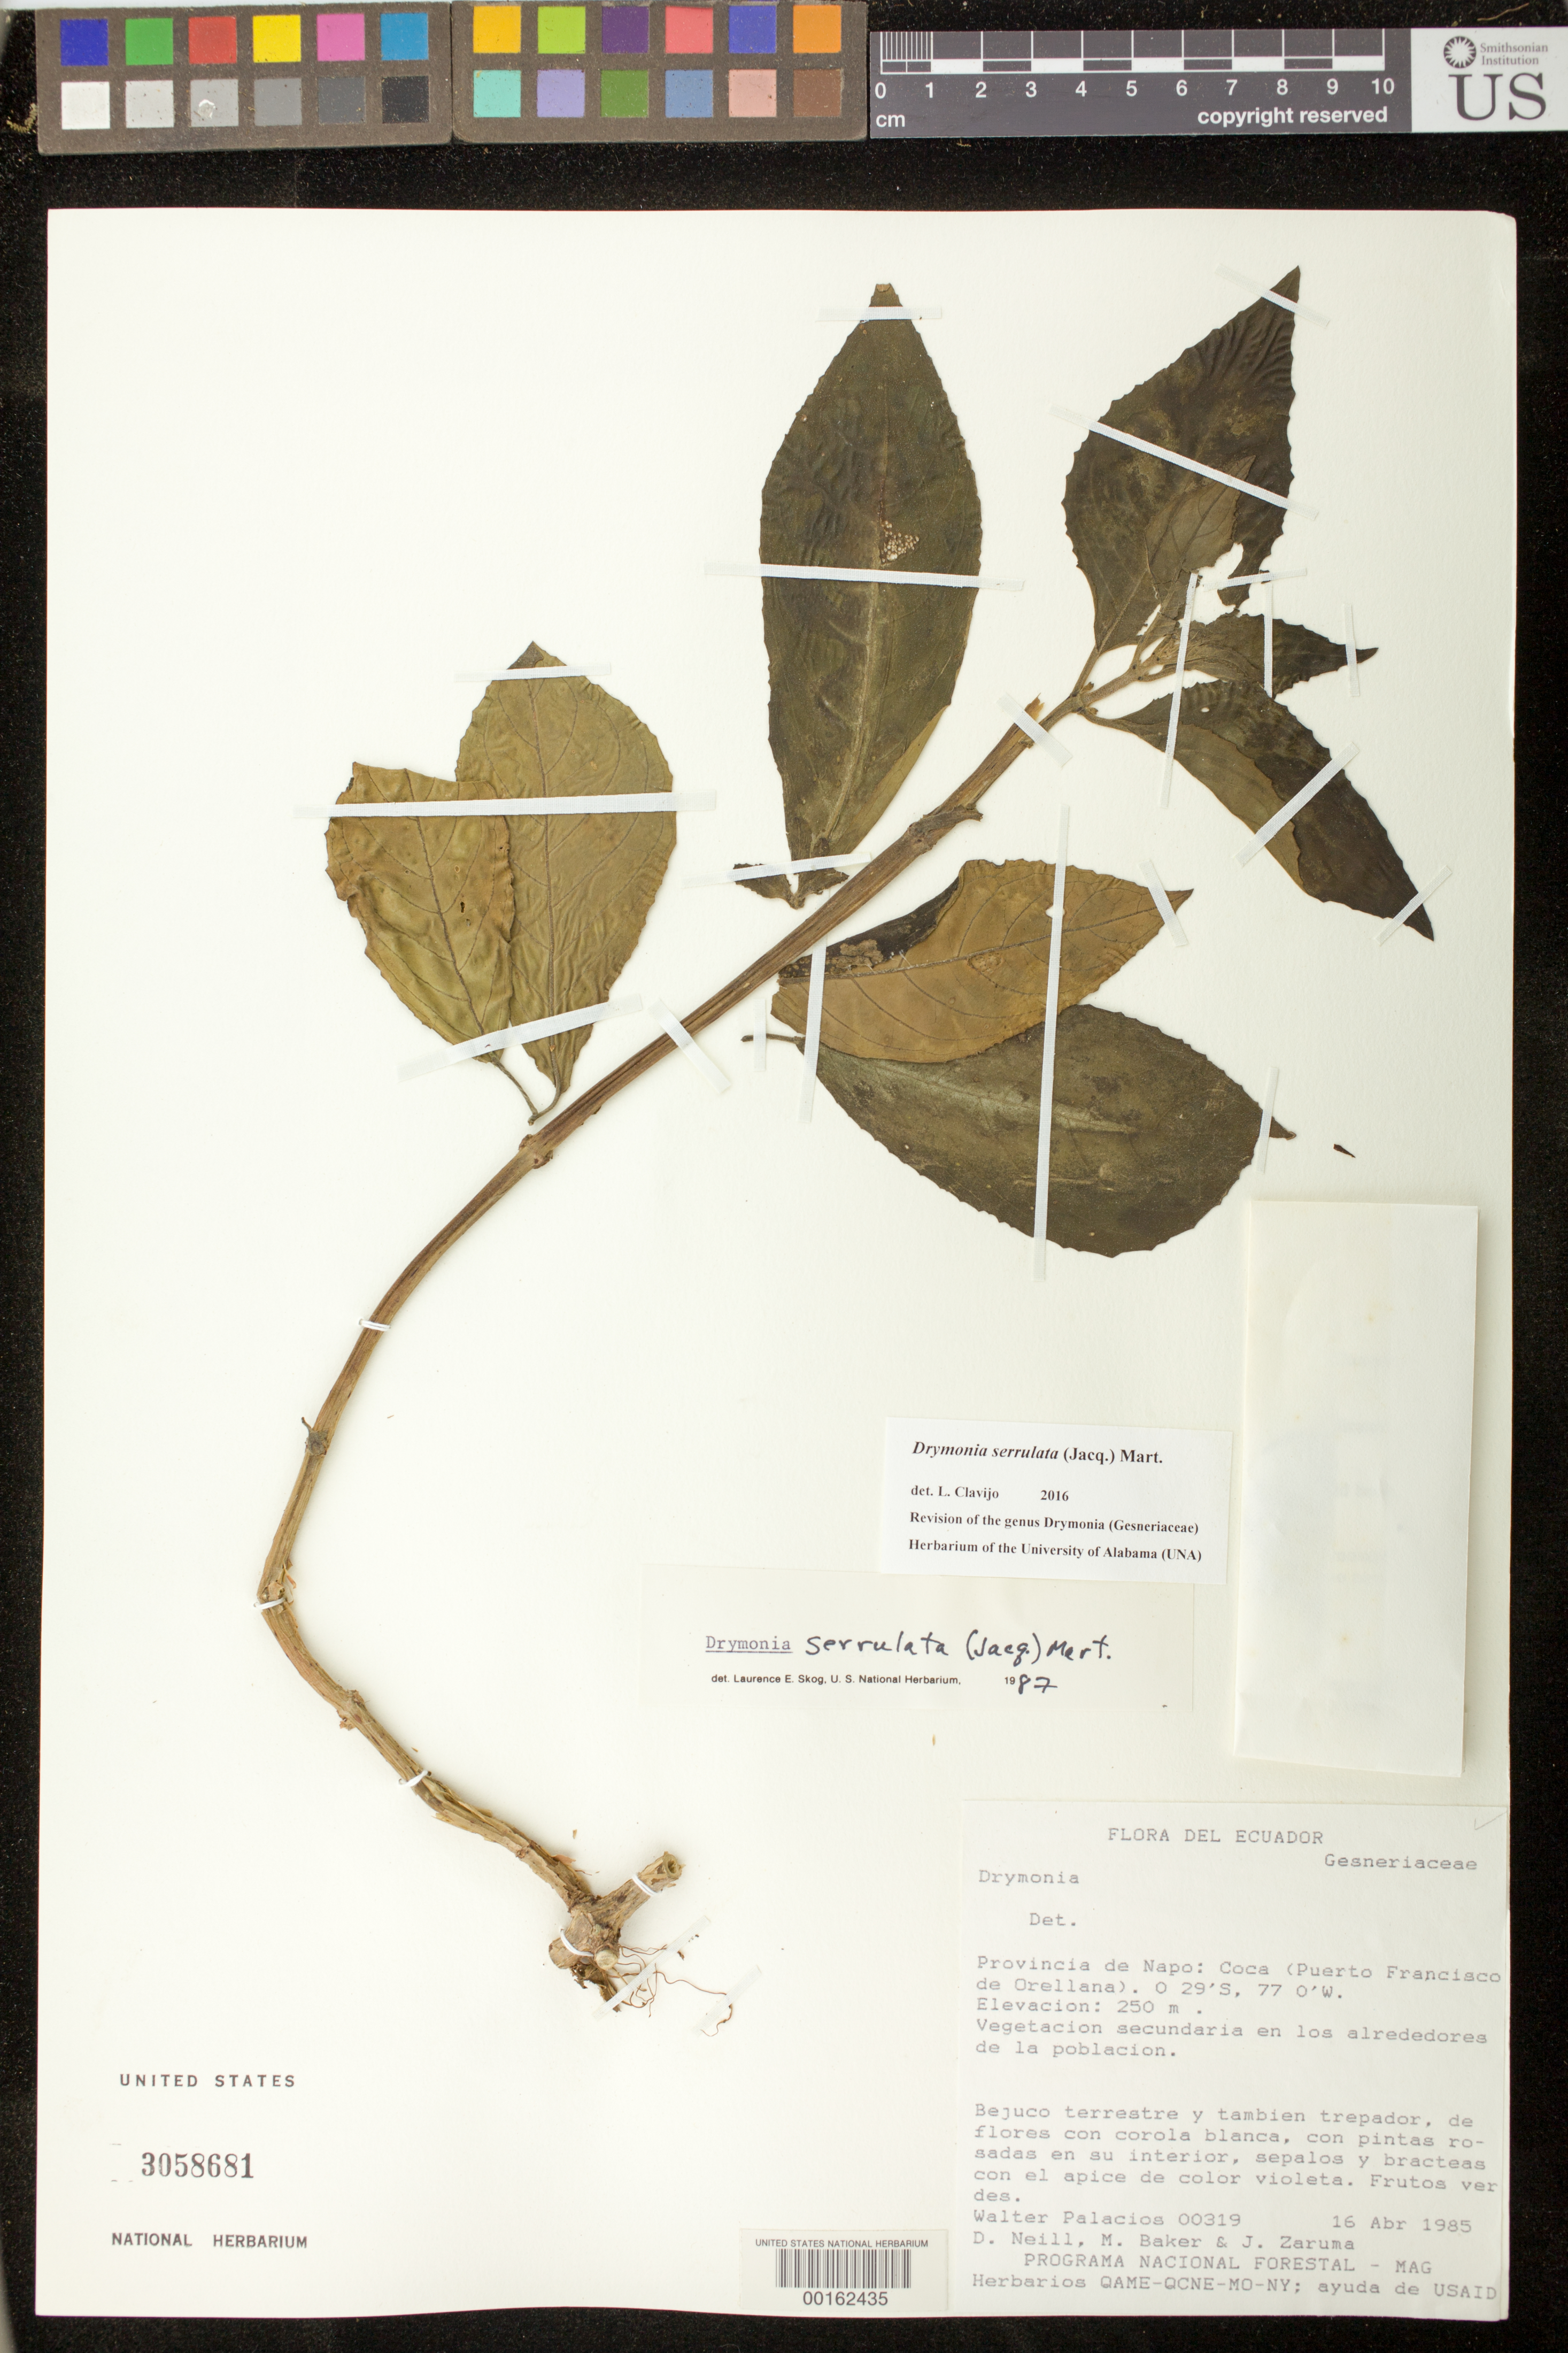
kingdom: Plantae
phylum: Tracheophyta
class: Magnoliopsida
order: Lamiales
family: Gesneriaceae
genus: Drymonia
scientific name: Drymonia serrulata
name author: (Jacq.) Mart.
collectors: W. Palacios & et al.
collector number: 319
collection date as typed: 16 Apr 1985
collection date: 1985-04-16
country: Ecuador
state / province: Napo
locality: Coca (Puerto Francisco de Orellana)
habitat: Secondary vegetation in environs of the settlement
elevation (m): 250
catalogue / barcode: US 3058681